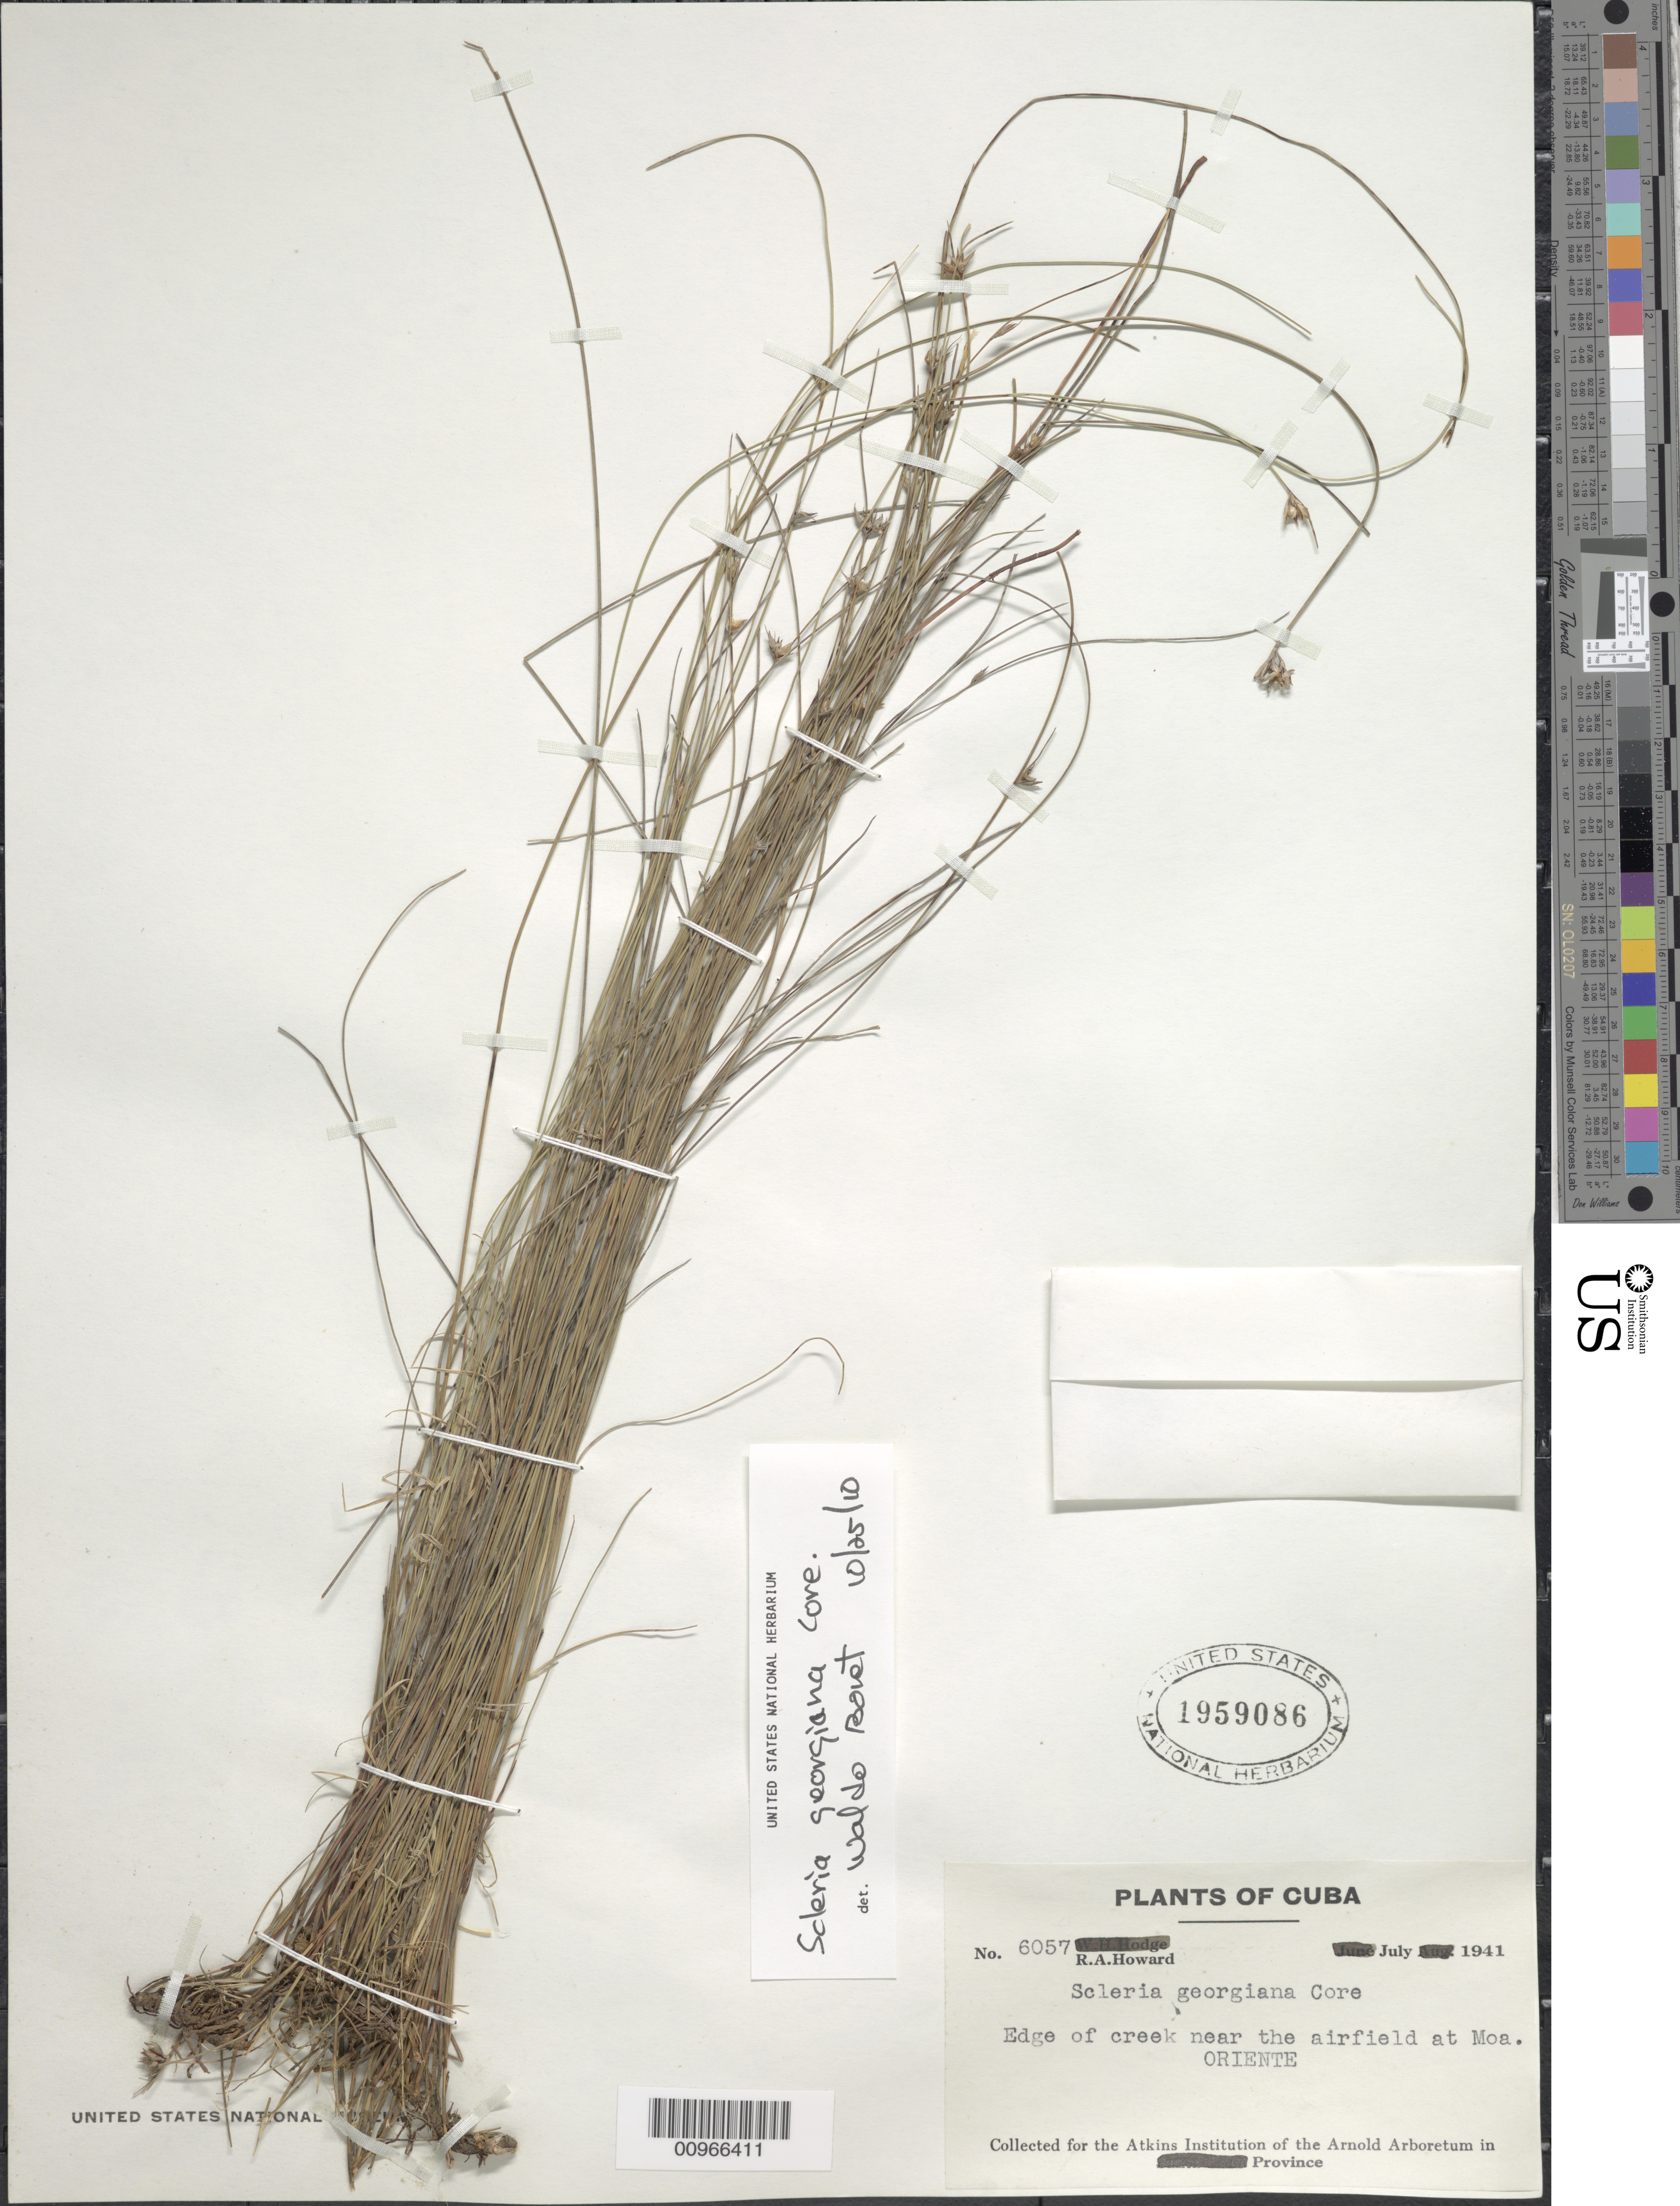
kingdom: Plantae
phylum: Tracheophyta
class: Liliopsida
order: Poales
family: Cyperaceae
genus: Scleria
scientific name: Scleria georgiana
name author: Core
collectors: R. A. Howard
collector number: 6057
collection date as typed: Jul 1941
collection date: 1941-07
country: Cuba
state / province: Holguín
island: Cuba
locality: Near the airfield at Moa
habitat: Edge of creek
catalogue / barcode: US 1959086